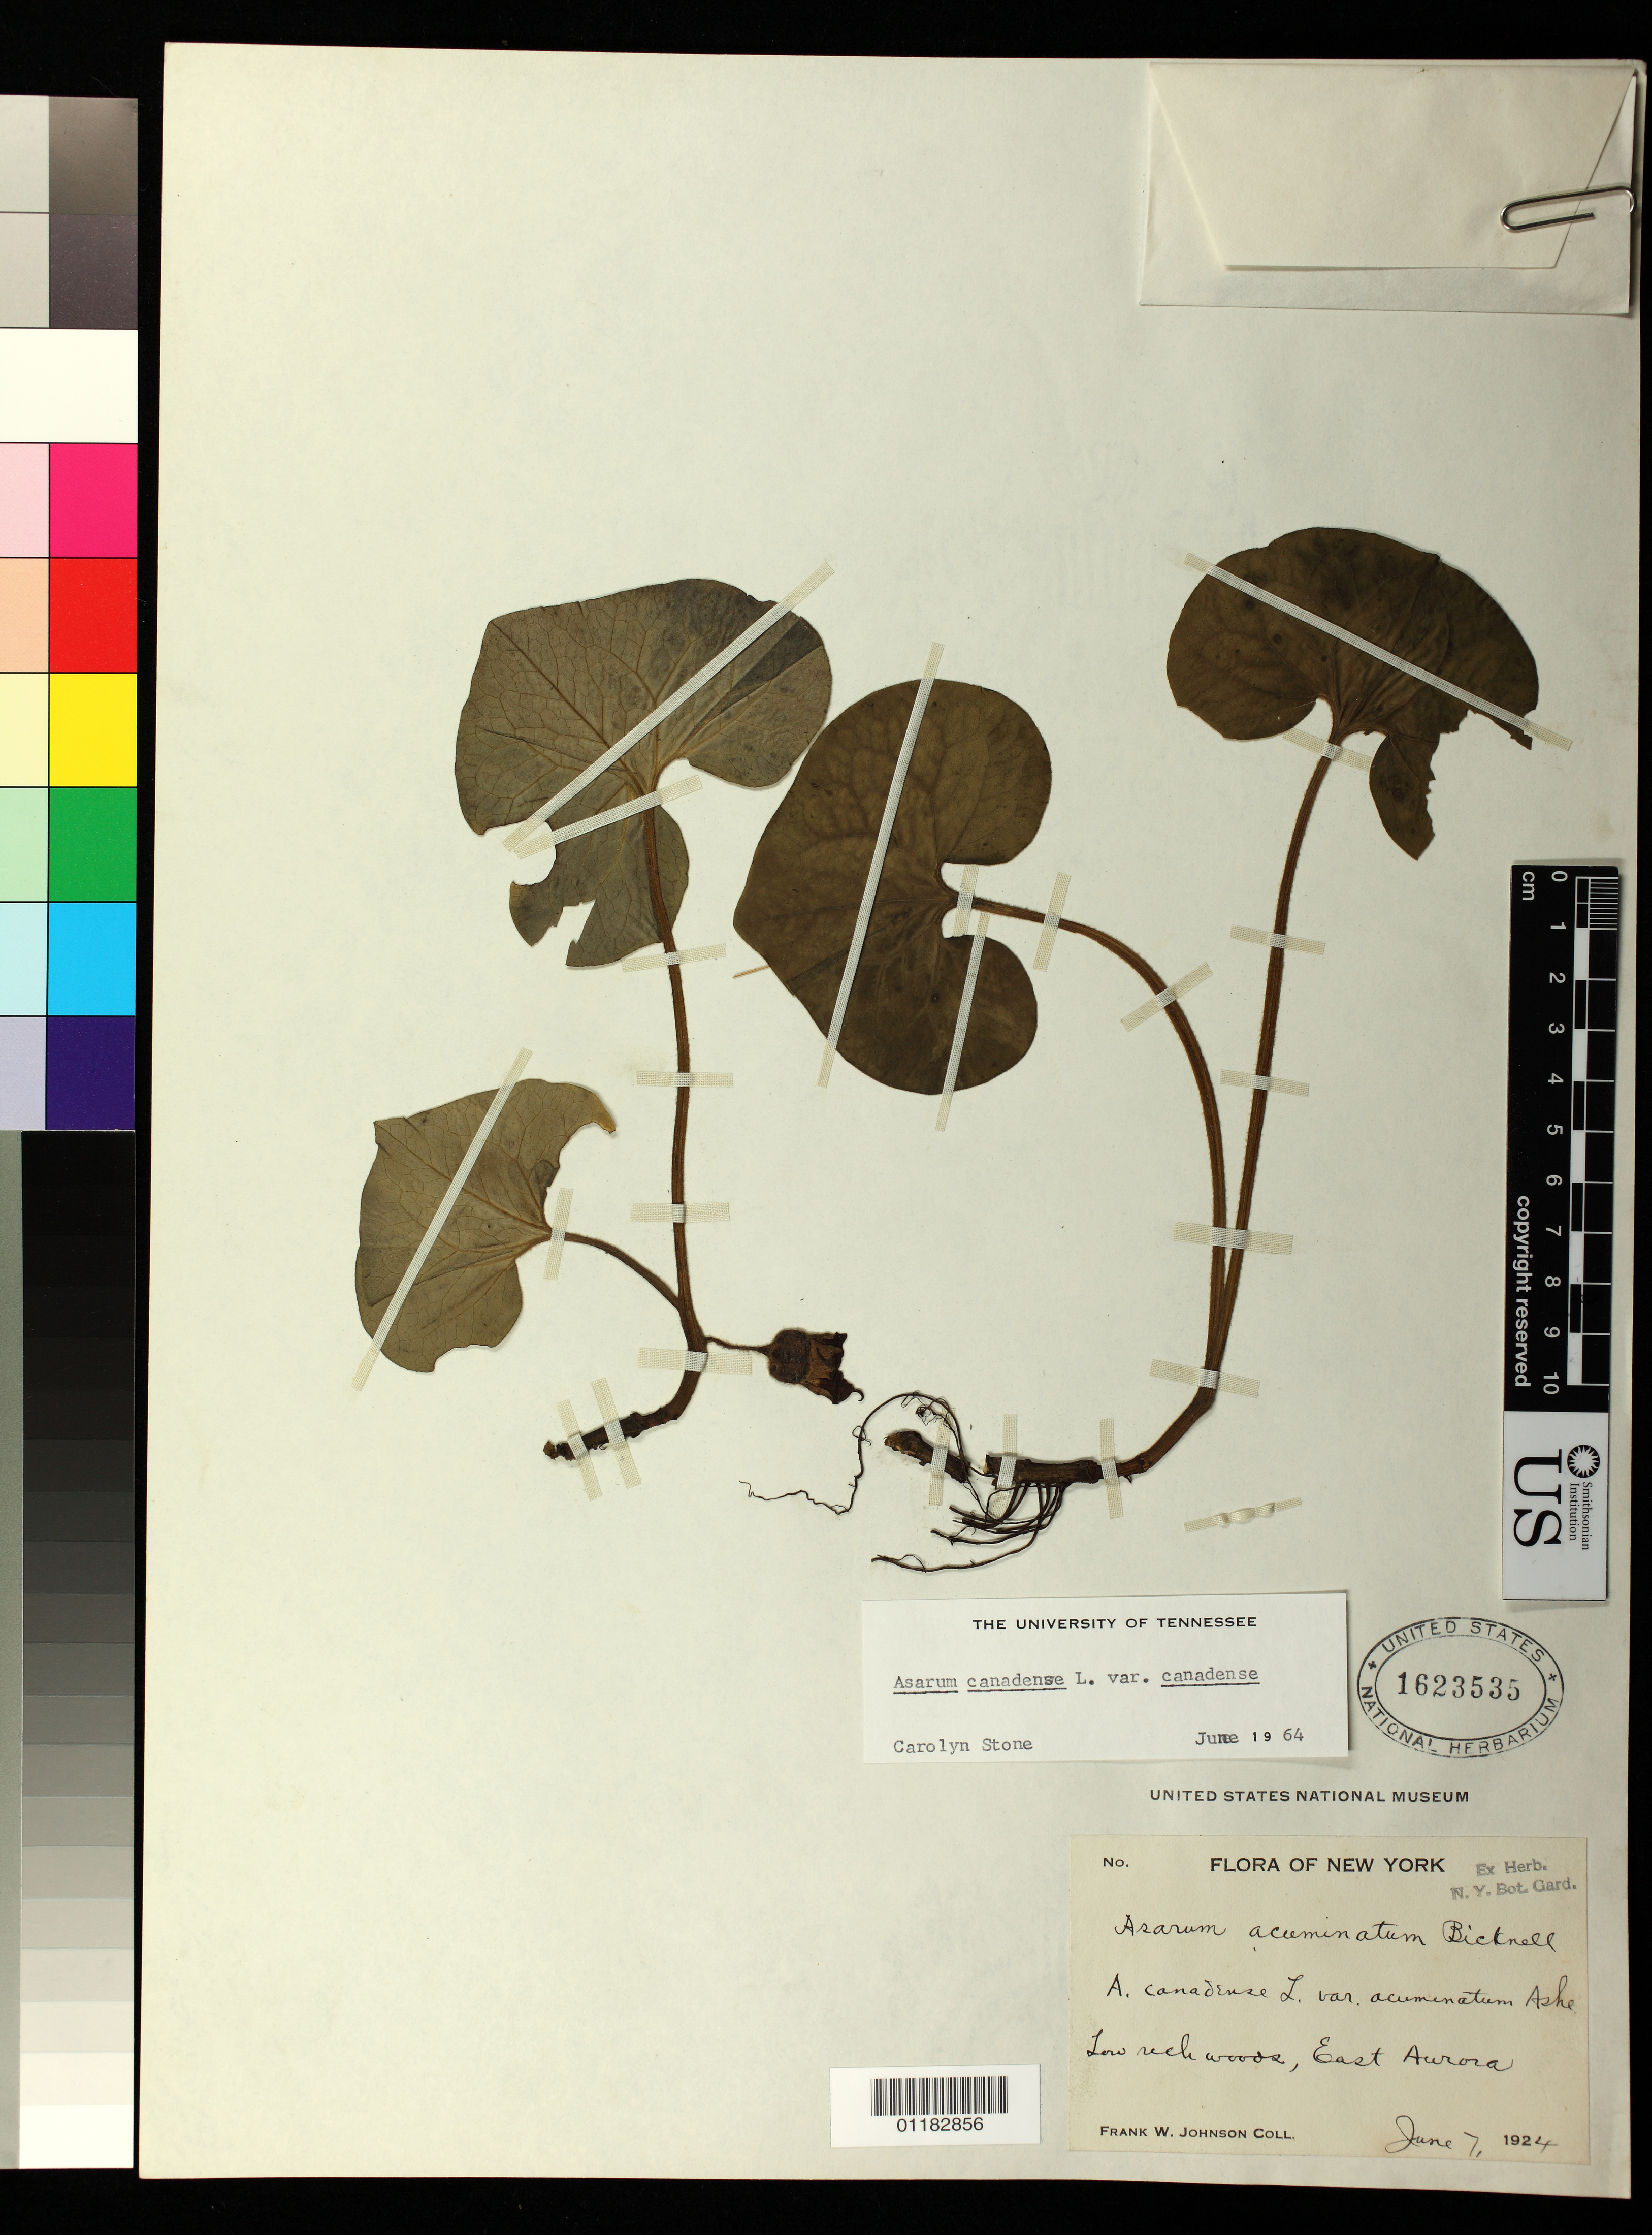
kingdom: Plantae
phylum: Tracheophyta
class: Magnoliopsida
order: Piperales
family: Aristolochiaceae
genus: Asarum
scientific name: Asarum canadense var. canadense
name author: L.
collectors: F. W. Johnson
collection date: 1924-06-07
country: United States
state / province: New York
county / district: Erie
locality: Low rich woods, East Aurora, Erie County.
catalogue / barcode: US 1623535